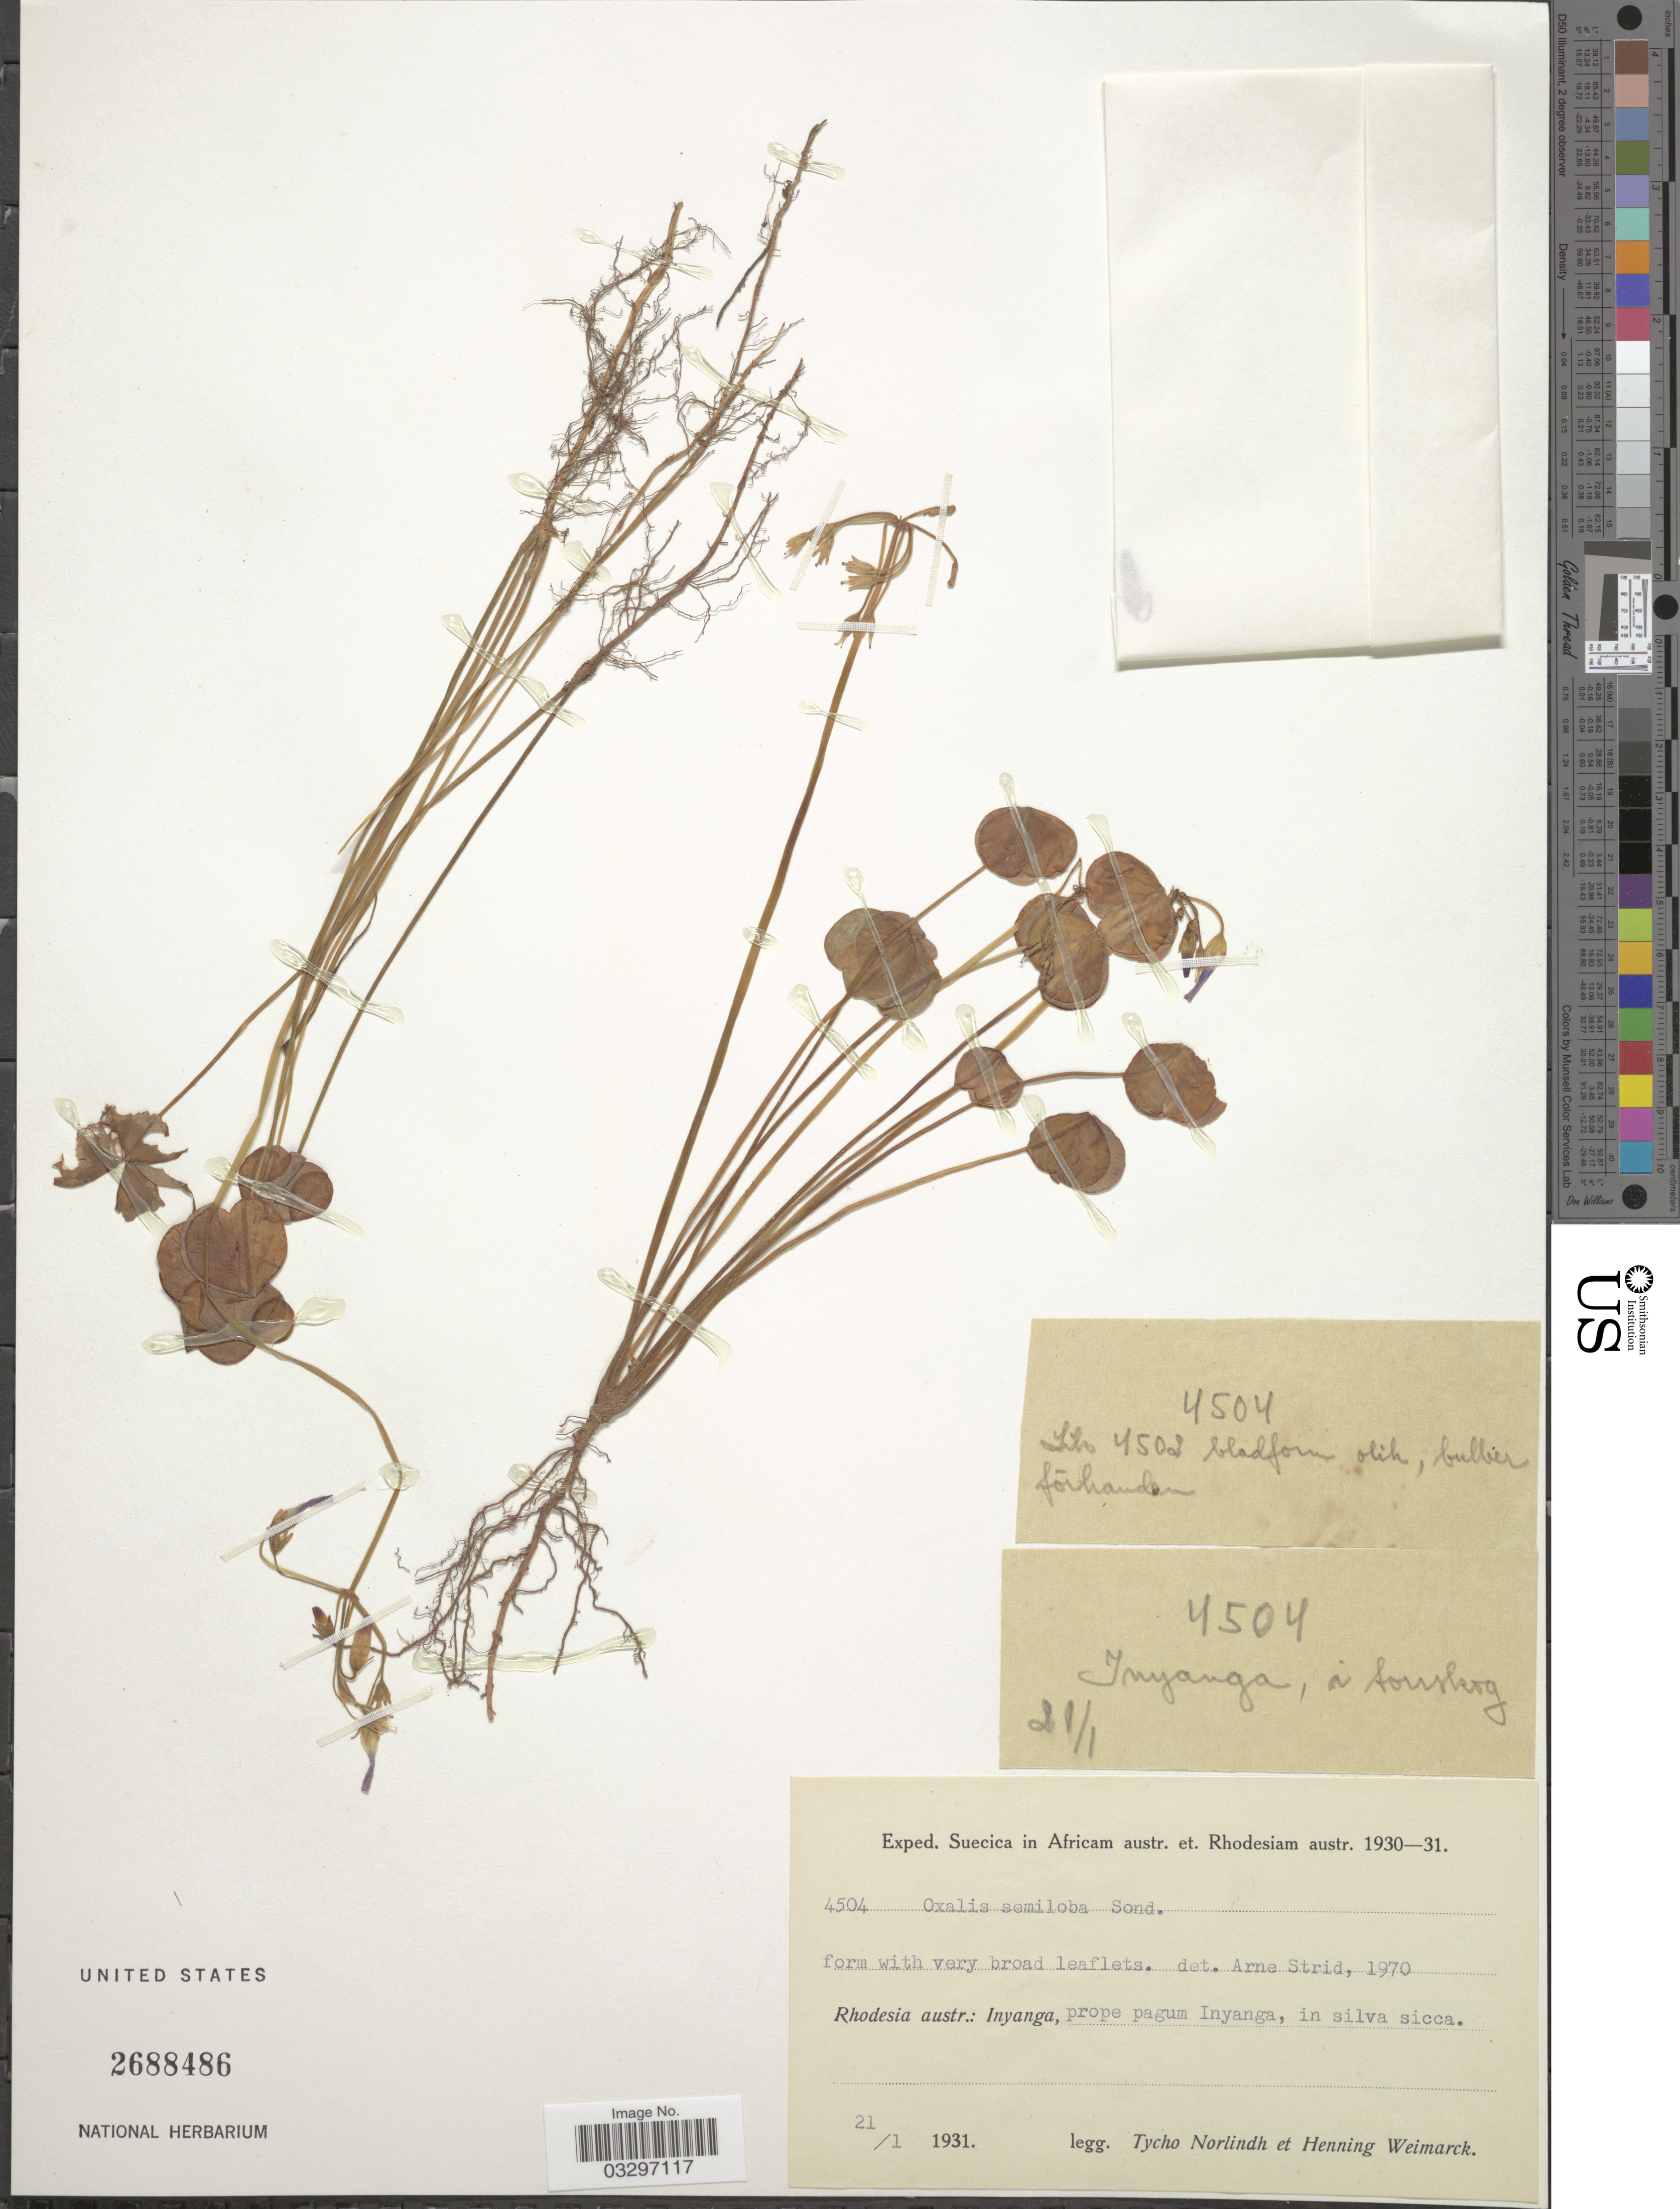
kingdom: Plantae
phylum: Tracheophyta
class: Magnoliopsida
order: Oxalidales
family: Oxalidaceae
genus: Oxalis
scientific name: Oxalis semiloba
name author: Sond.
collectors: N. T. Norlindh & H. Weimarck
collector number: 4504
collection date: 1931-01-21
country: Zimbabwe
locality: Suecica in Africam austr. et Rhodesiam austr., Rhodesia austr.: Inyanga, prope pagum Inyanga.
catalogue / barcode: US 2688486